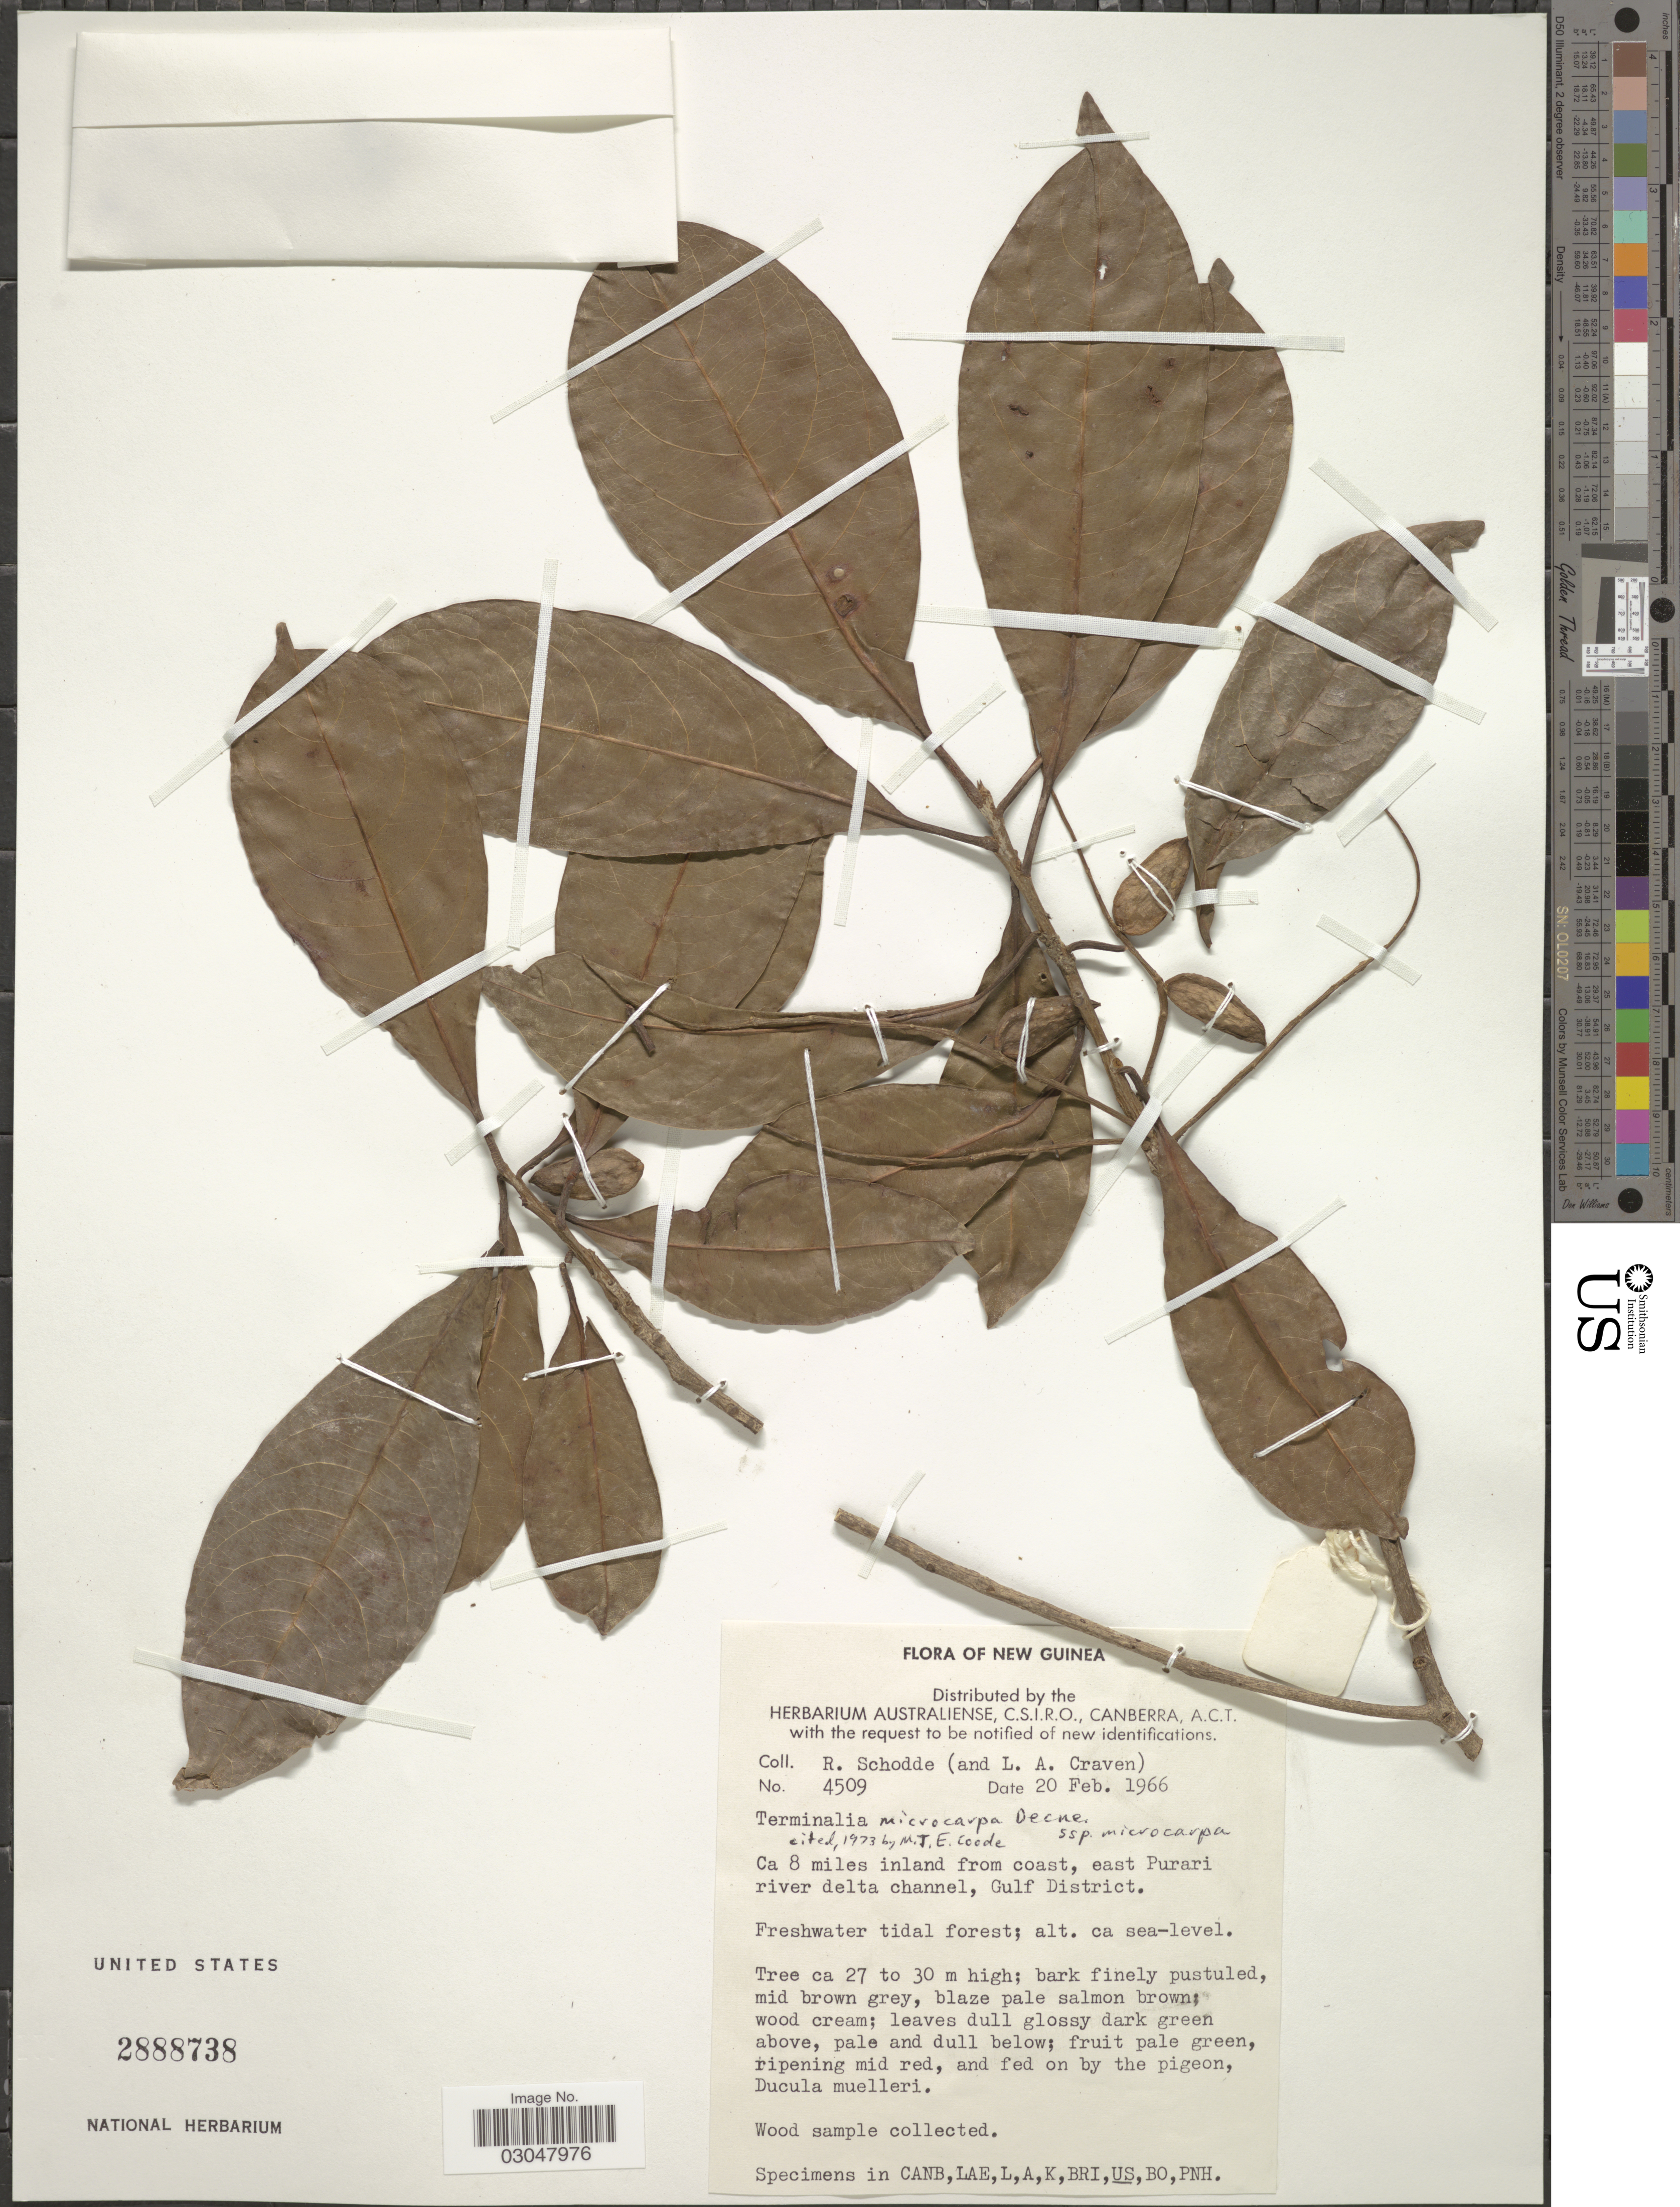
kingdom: Plantae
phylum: Tracheophyta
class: Magnoliopsida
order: Myrtales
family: Combretaceae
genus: Terminalia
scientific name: Terminalia microcarpa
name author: Decne.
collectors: R. Schodde & L. A. Craven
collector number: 4509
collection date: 1966-02-20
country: Papua New Guinea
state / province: Gulf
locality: New Guinea. Ca 8 miles inland from coast, east Purari river delta channel, Gulf District.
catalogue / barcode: US 2888738